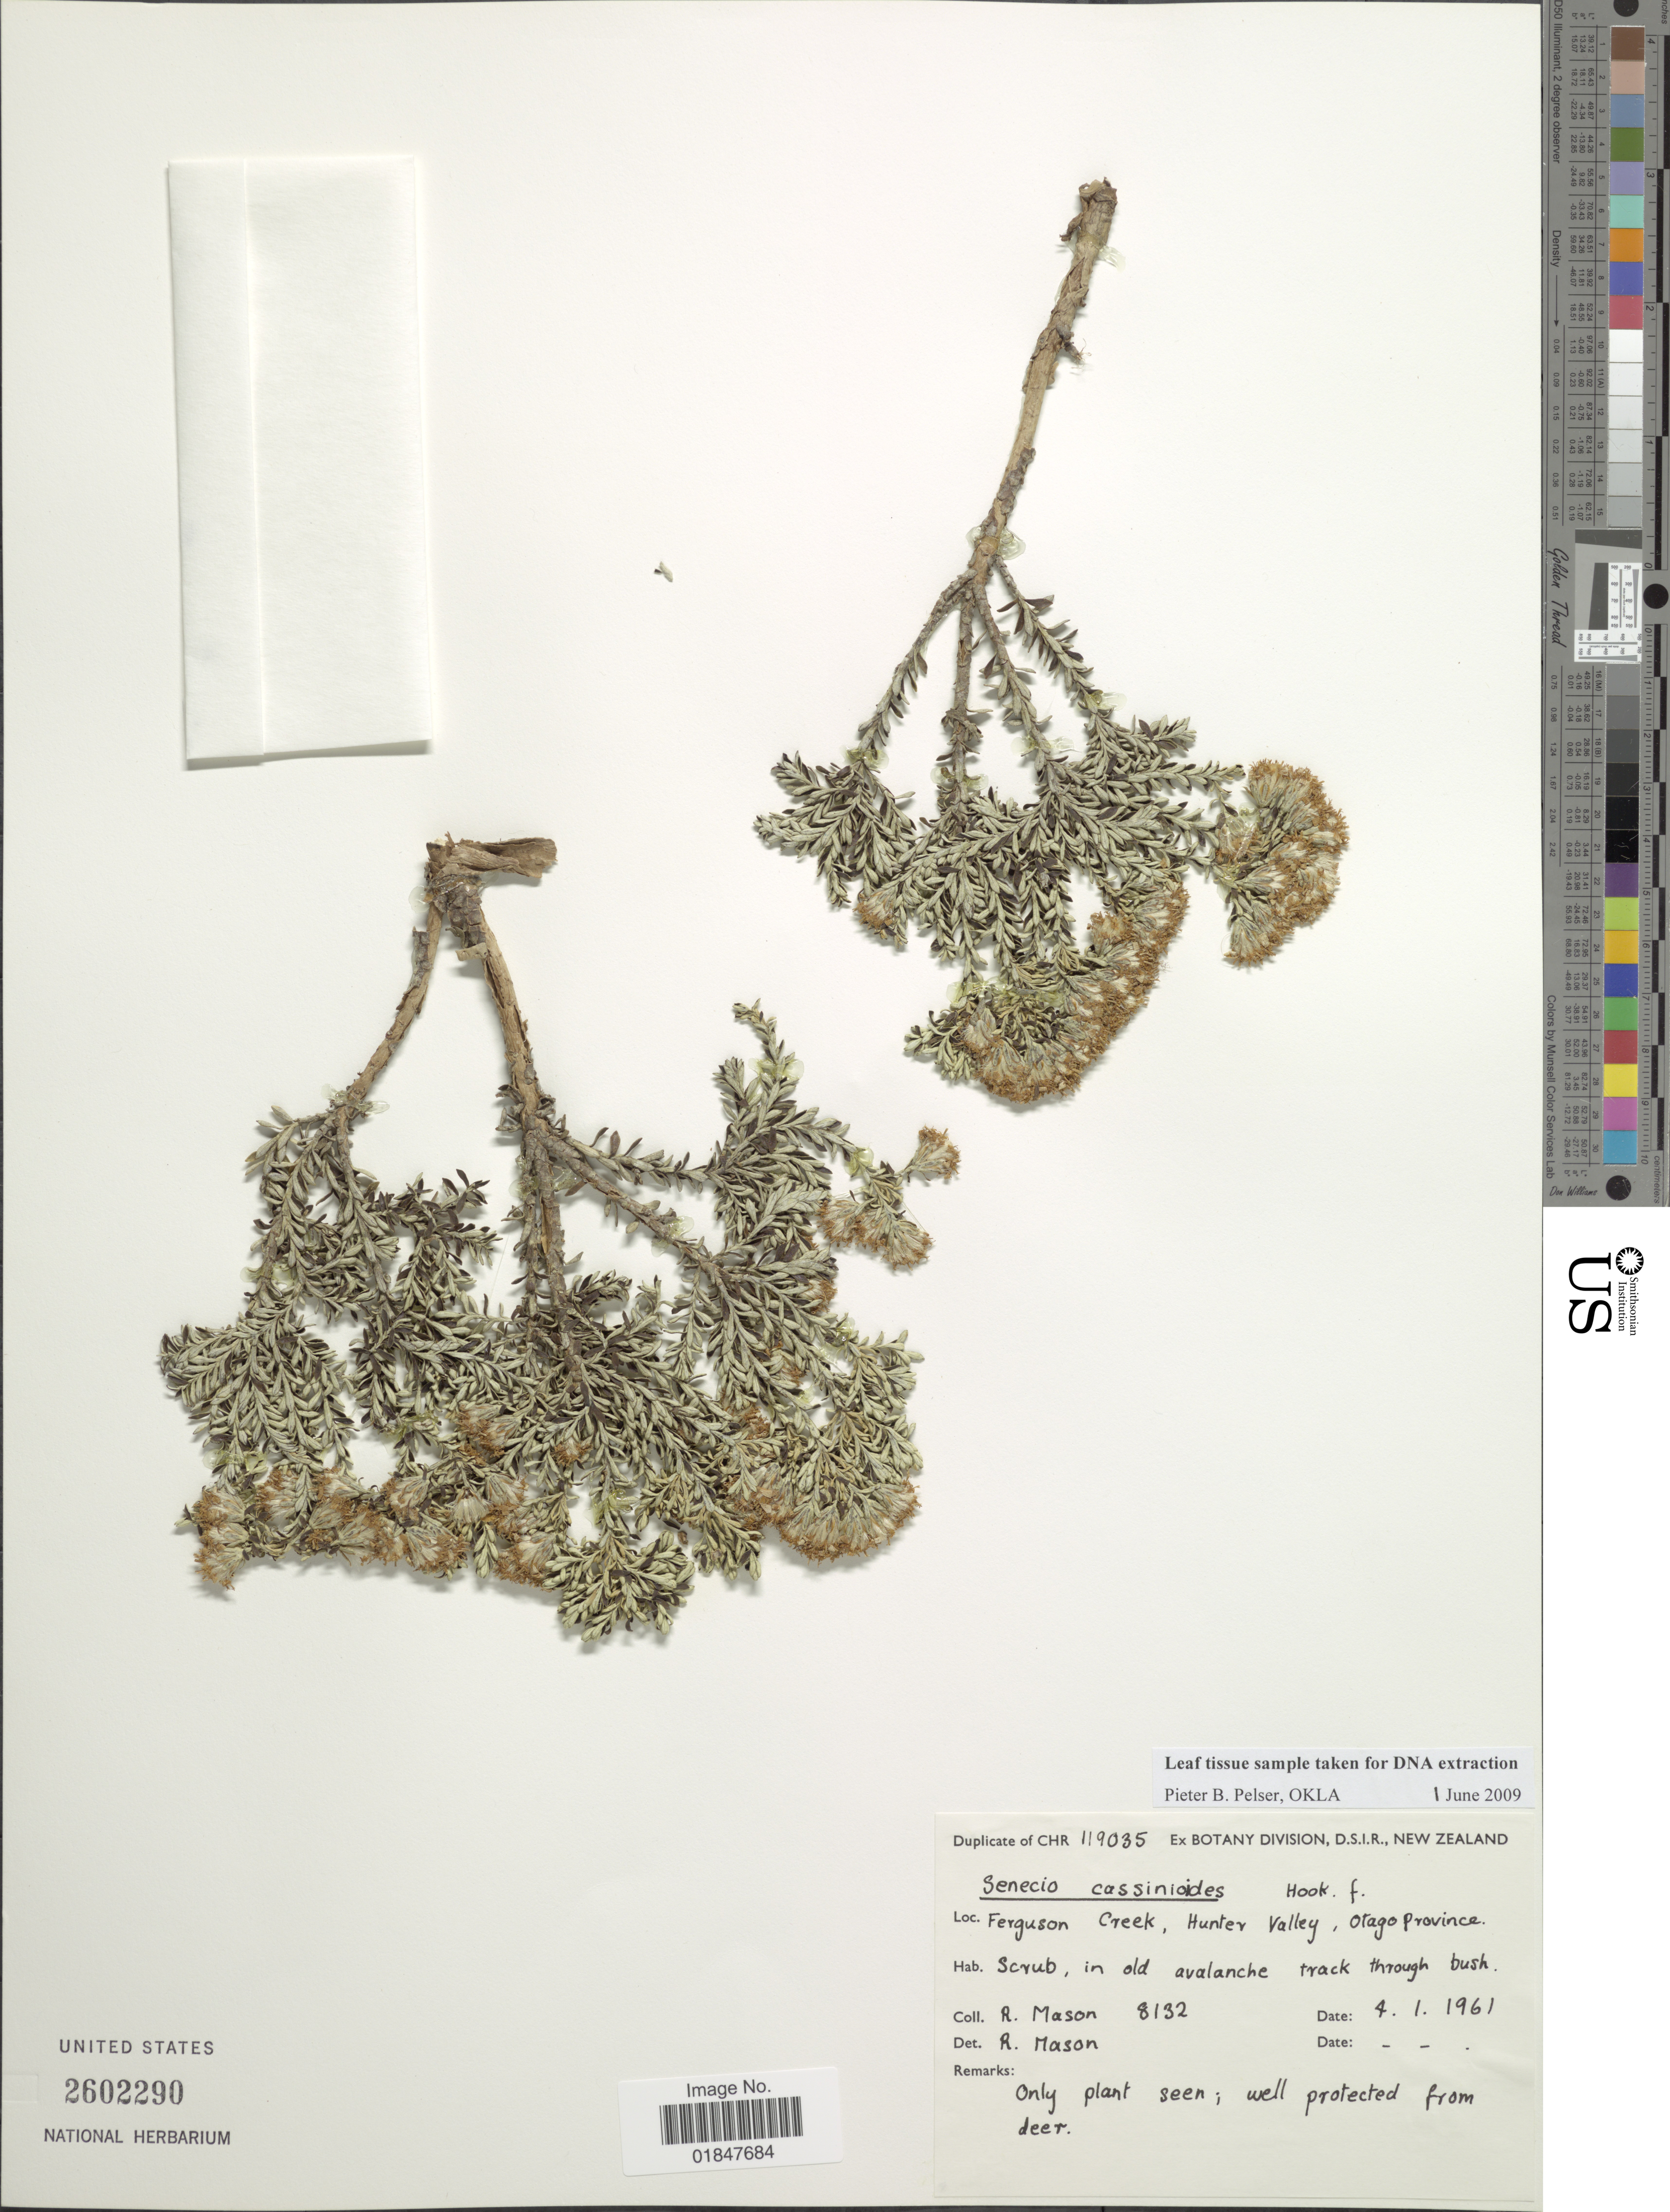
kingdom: Plantae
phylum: Tracheophyta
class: Magnoliopsida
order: Asterales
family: Asteraceae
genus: Brachyglottis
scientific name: Brachyglottis cassinioides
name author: (Hook. f.) B. Nord.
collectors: R. Mason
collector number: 119035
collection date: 1961-01-04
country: New Zealand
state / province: Otago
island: South Island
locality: Ferguson Creek, Hunter Valley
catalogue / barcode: US 2602290